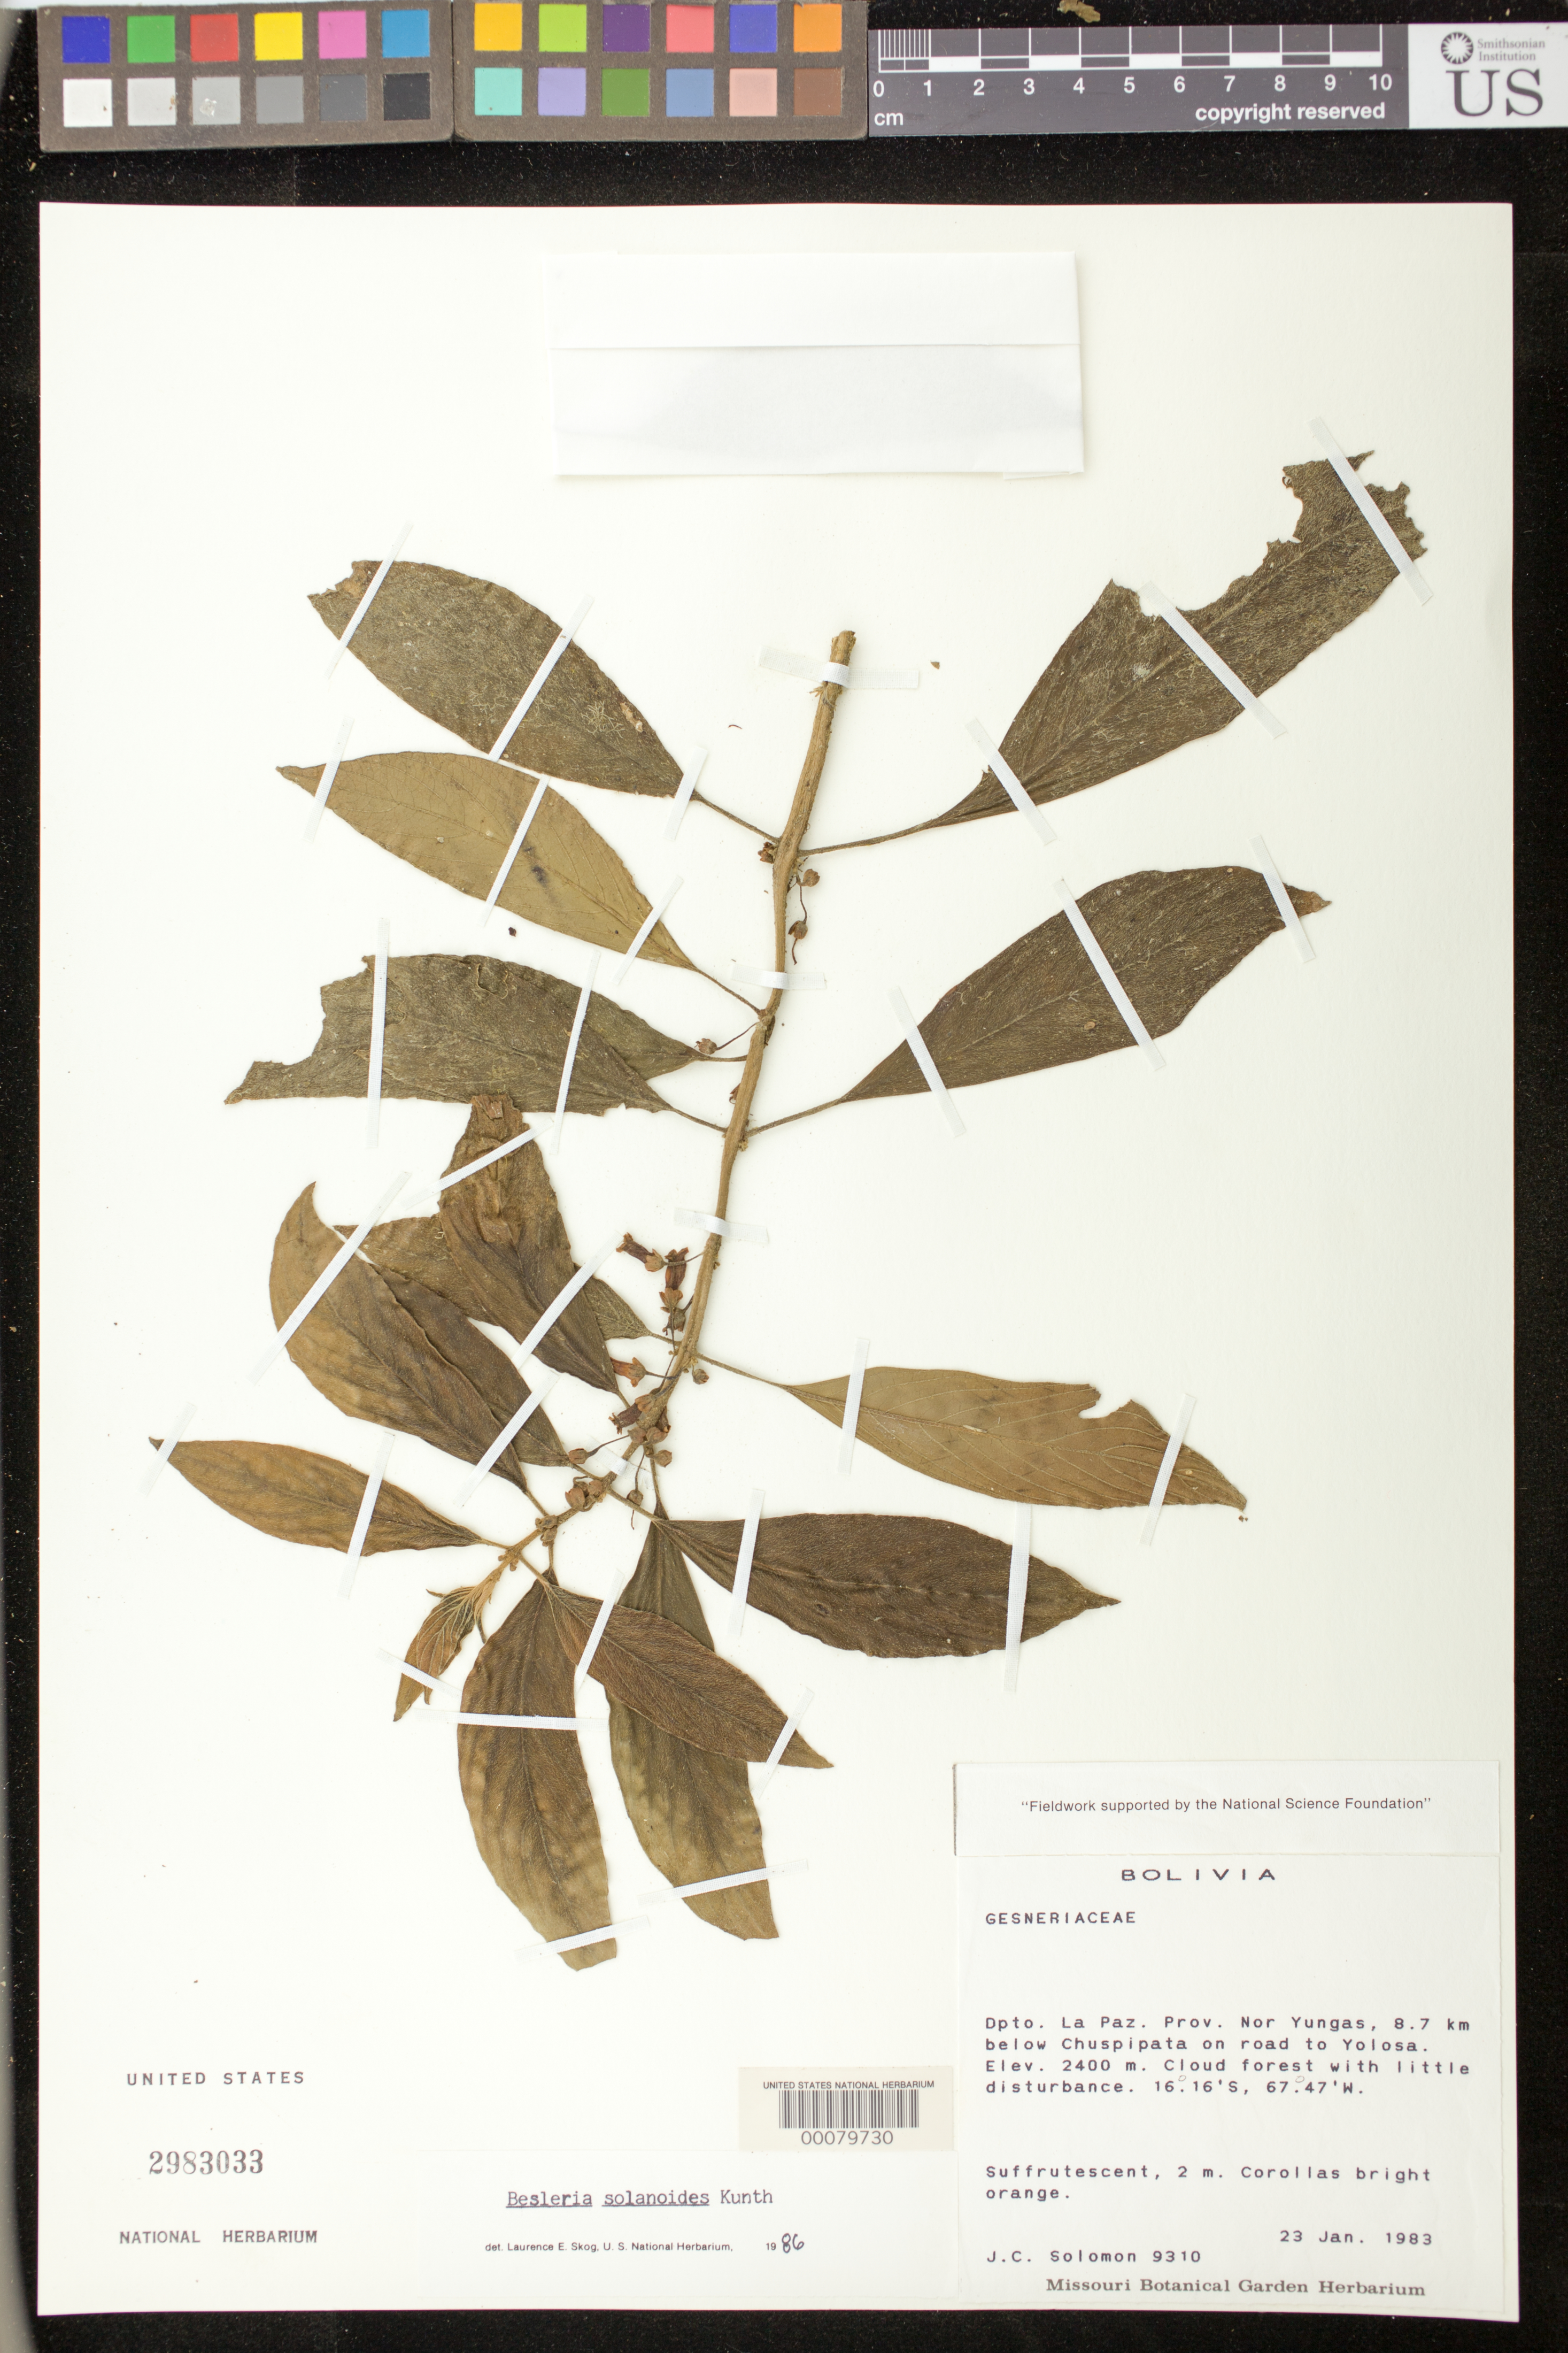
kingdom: Plantae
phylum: Tracheophyta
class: Magnoliopsida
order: Lamiales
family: Gesneriaceae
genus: Besleria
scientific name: Besleria solanoides var. solanoides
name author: Kunth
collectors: J. C. Solomon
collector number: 9310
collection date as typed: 23 Jan 1983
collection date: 1983-01-23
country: Bolivia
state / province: La Paz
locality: Prov. Nor Yungas, 8.7 km below Chuspipata on road to Yolosa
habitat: Cloud forest with little disturbance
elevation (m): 2400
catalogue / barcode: US 2983033